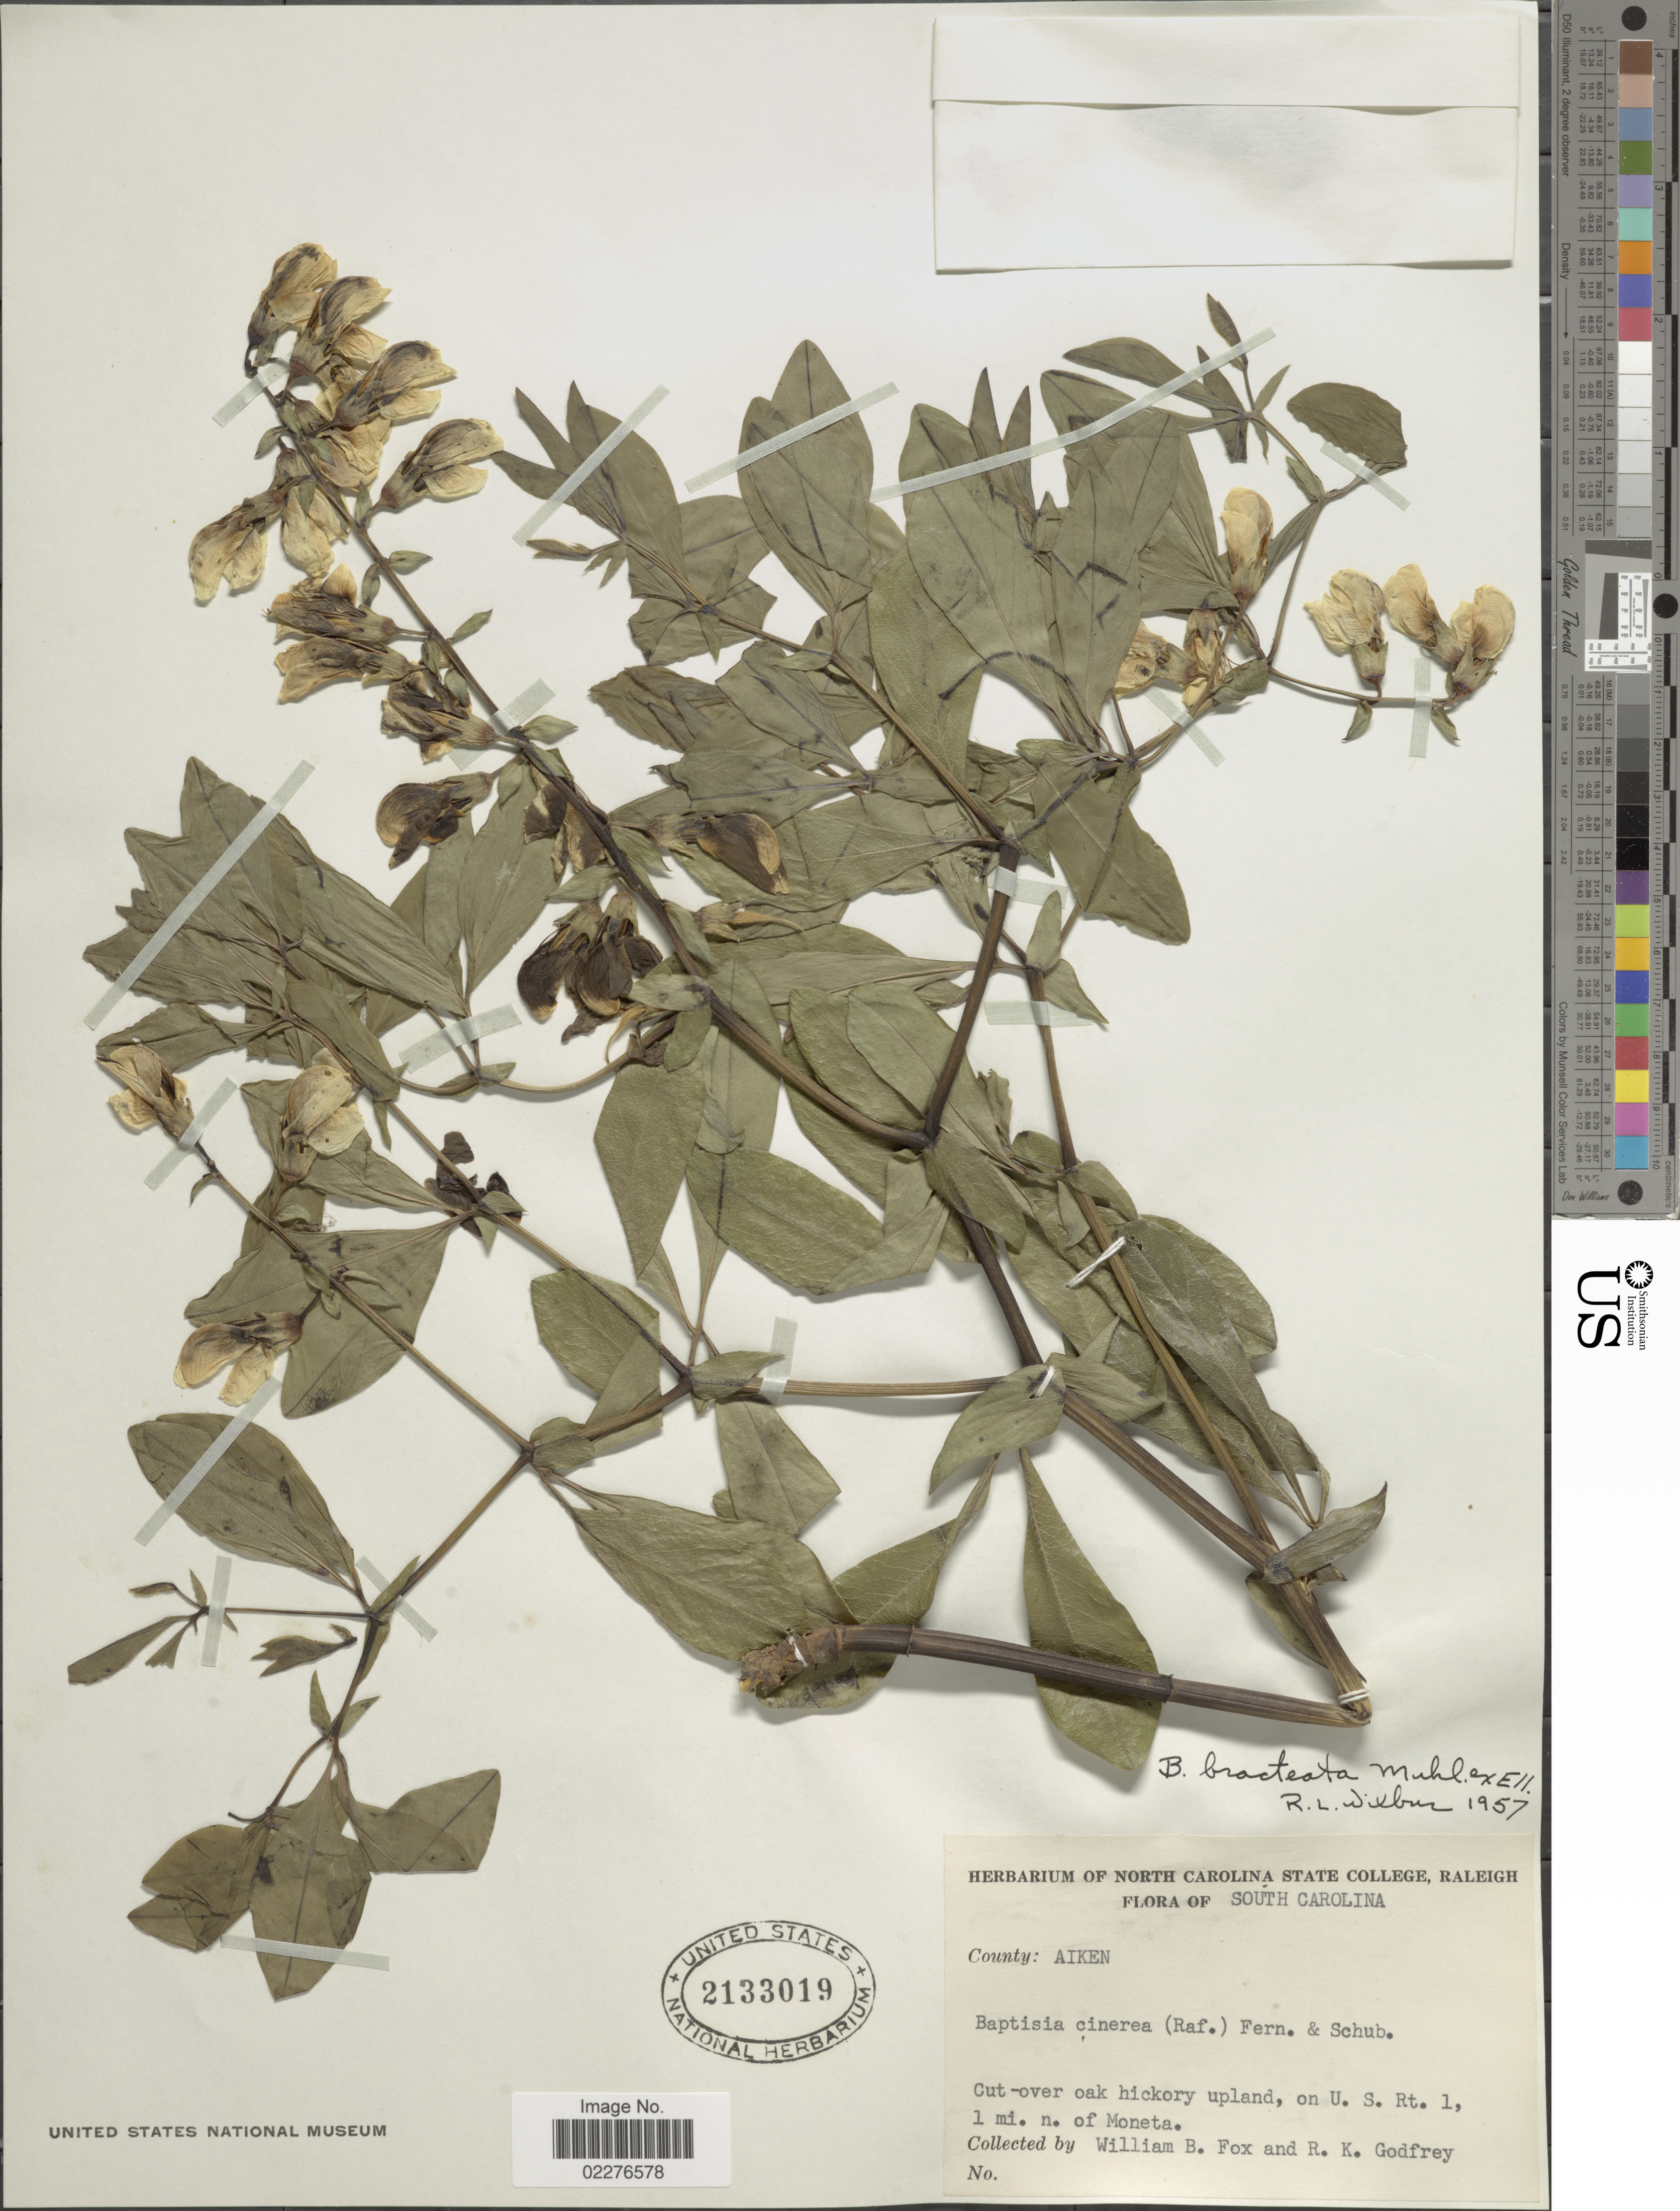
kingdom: Plantae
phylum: Tracheophyta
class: Magnoliopsida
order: Fabales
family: Fabaceae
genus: Baptisia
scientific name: Baptisia bracteata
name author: Muhl. ex Elliot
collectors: W. B. Fox & R. K. Godfrey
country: United States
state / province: South Carolina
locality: Aiken, Cut-over oak hickory upland, on U.S. Rt1, 1 mi n. of Moneta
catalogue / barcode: US 2133019